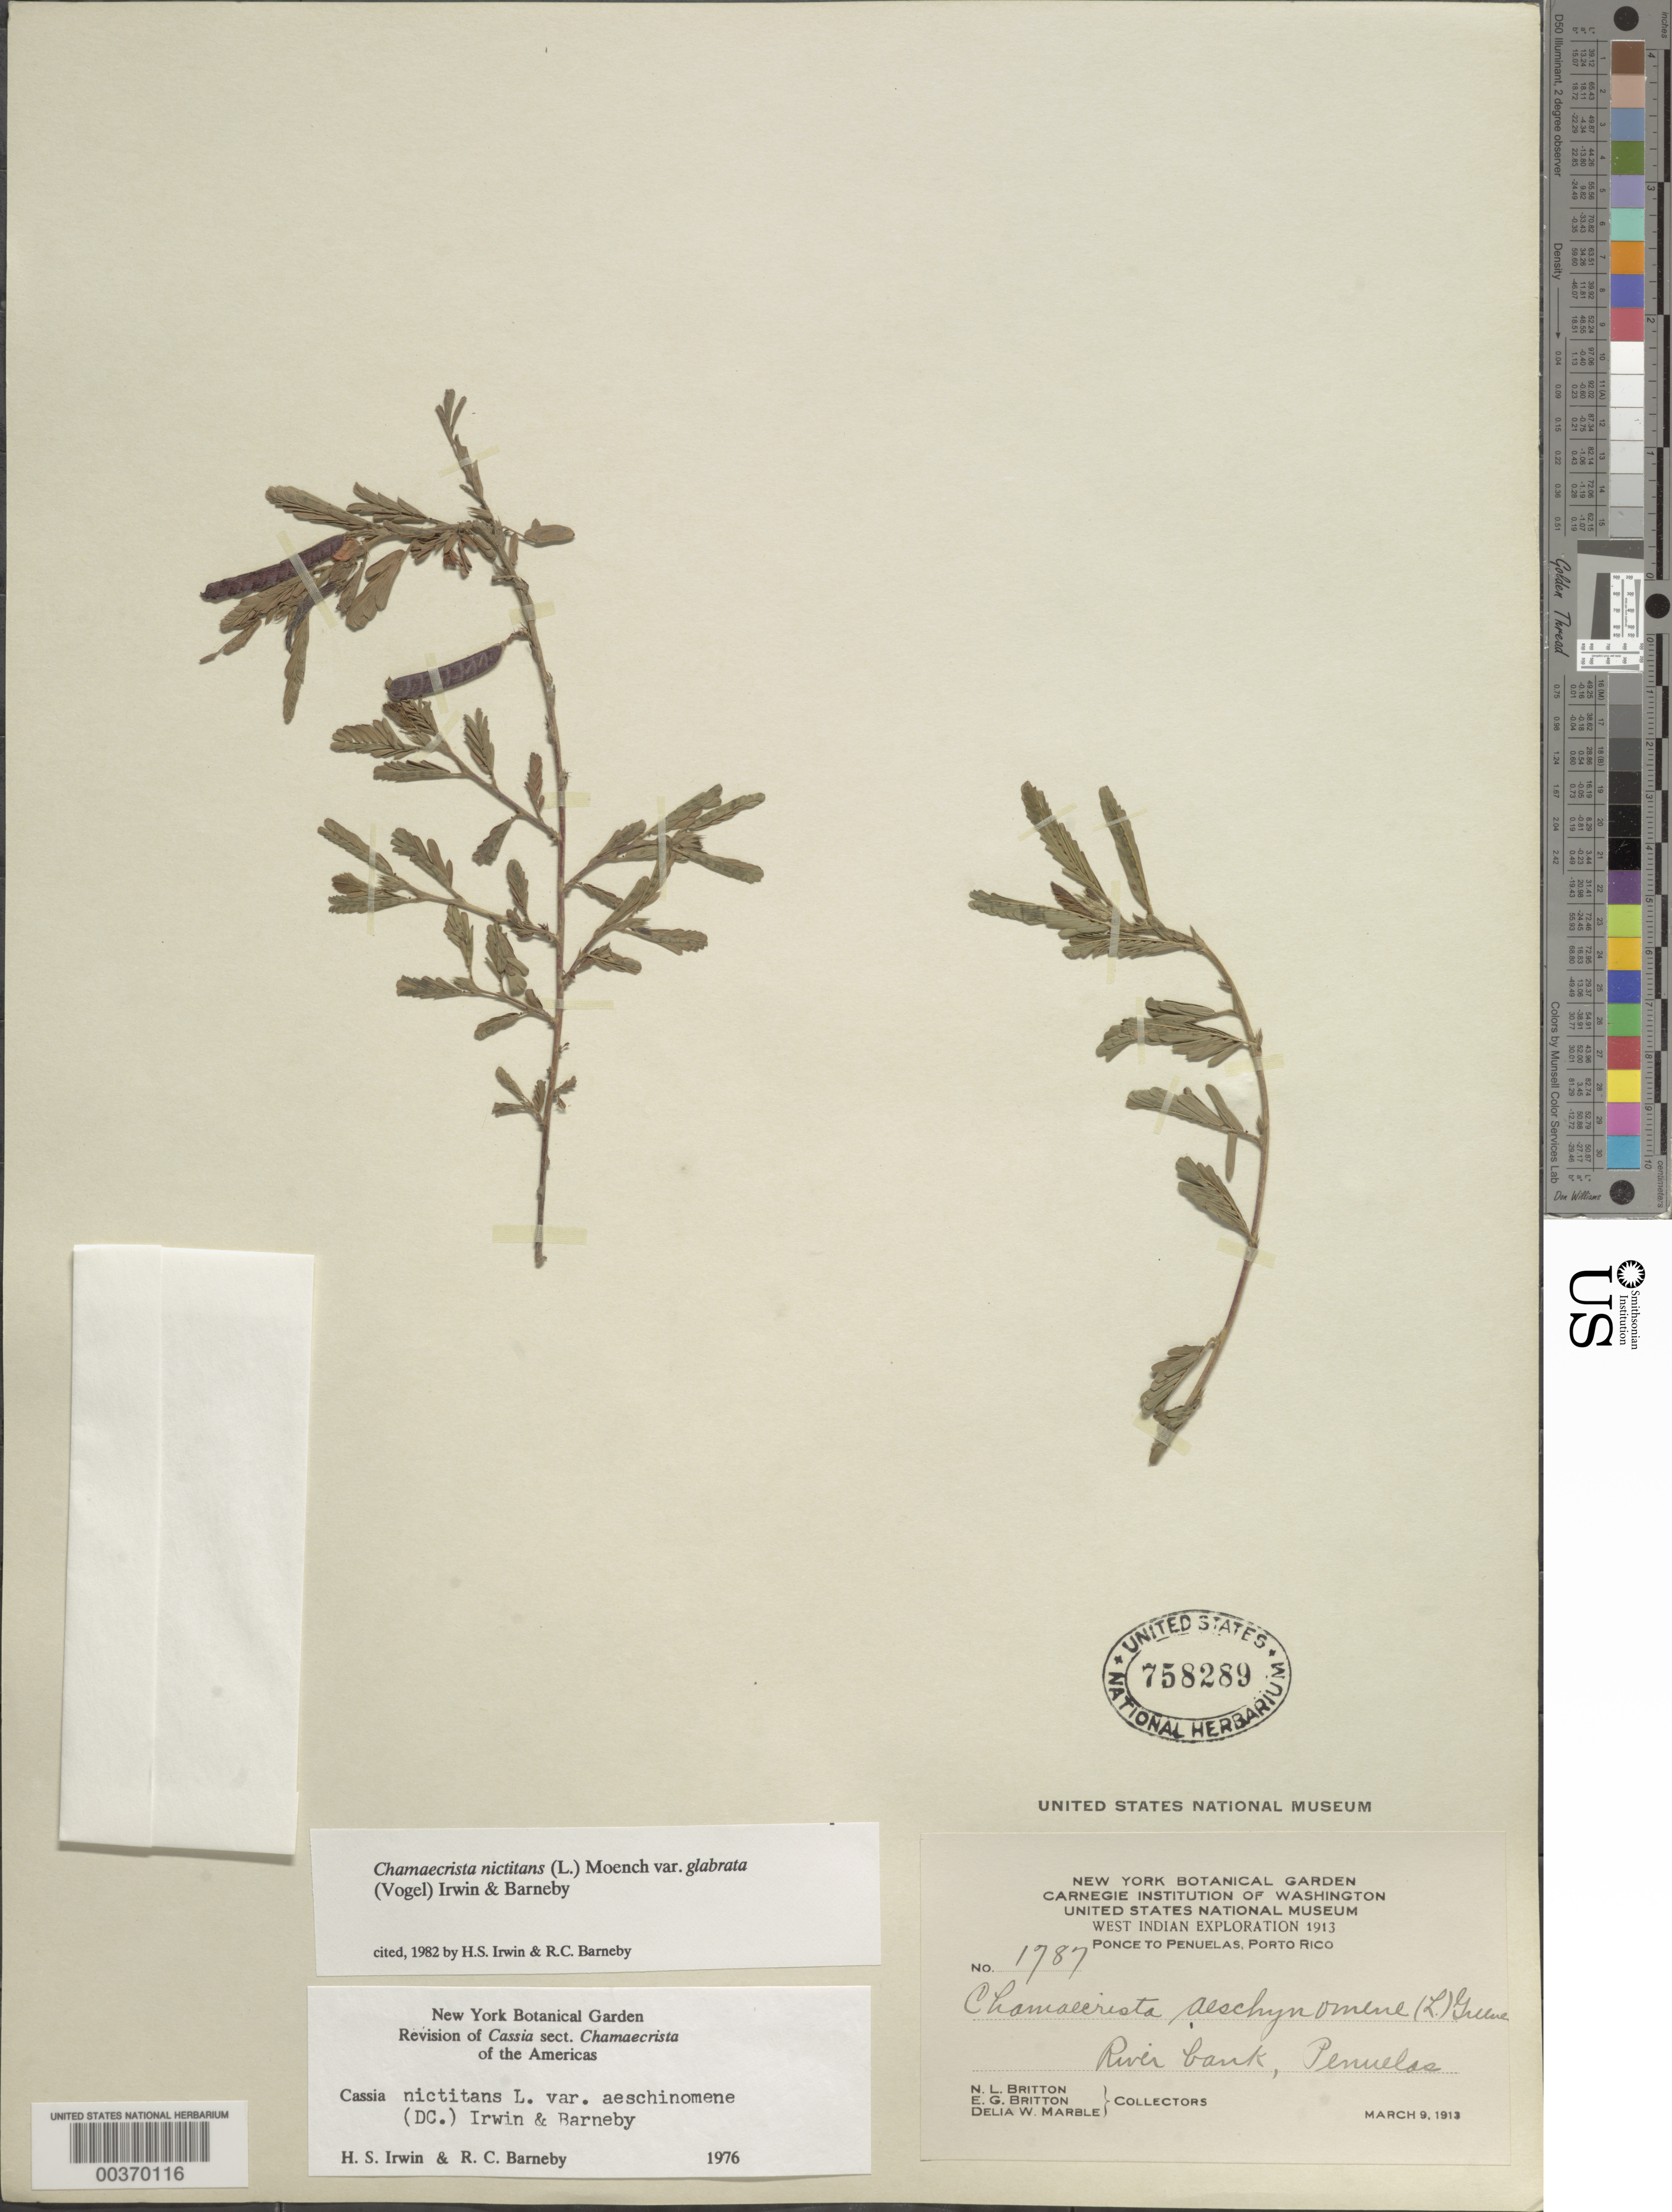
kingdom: Plantae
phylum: Tracheophyta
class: Magnoliopsida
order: Fabales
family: Fabaceae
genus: Chamaecrista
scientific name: Chamaecrista nictitans var. glabrata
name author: (Vogel) H.S. Irwin & Barneby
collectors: N. Britton, E. G. Britton & D. W. Marble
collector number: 1787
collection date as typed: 09 Mar 1913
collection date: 1913-03-09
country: Puerto Rico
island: Greater Antilles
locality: Penuelas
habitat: River bank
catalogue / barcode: US 758289